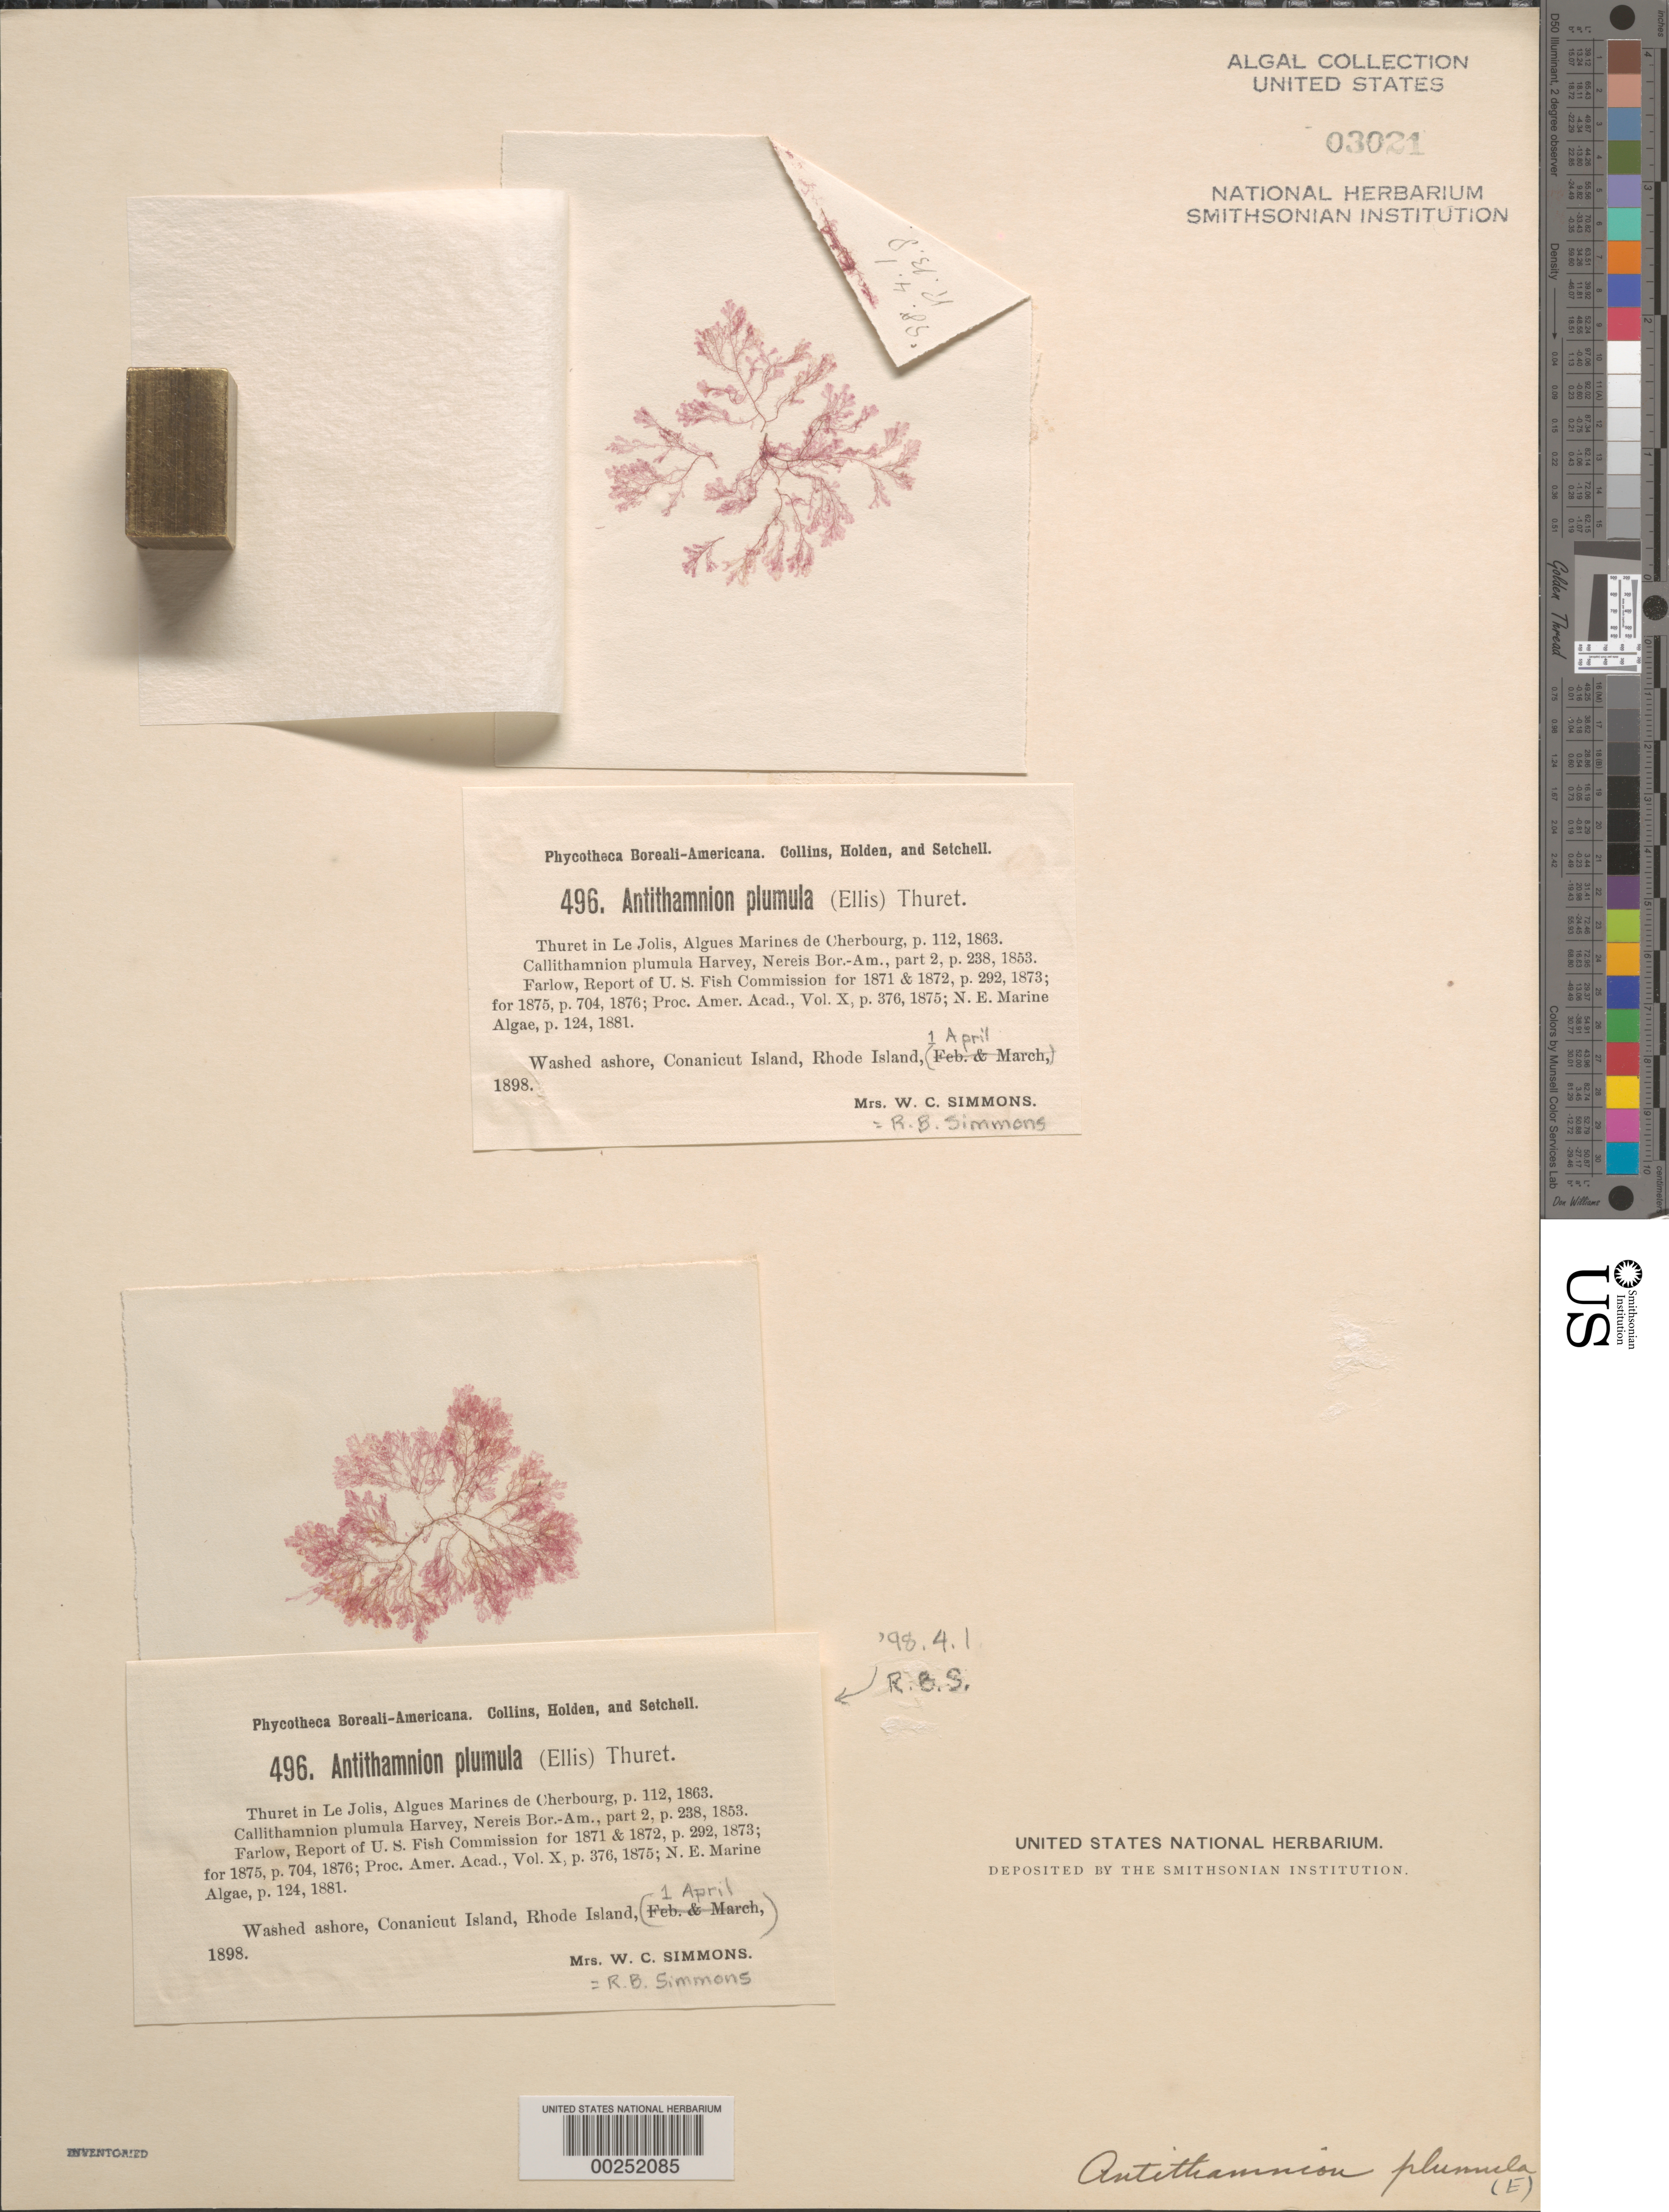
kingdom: Plantae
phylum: Rhodophyta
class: Florideophyceae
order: Ceramiales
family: Ceramiaceae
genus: Pterothamnion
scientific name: Pterothamnion plumula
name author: (J. Ellis) Näg.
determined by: Algae name updating Project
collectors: R. B. Simmons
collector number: PB-A 496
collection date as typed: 01 Apr 1898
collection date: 1898-04-01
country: United States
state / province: Rhode Island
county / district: Newport County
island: Conanicut Island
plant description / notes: Collins, Holden & Setchell, Phycotheca Boreali-Americana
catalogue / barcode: US 3021